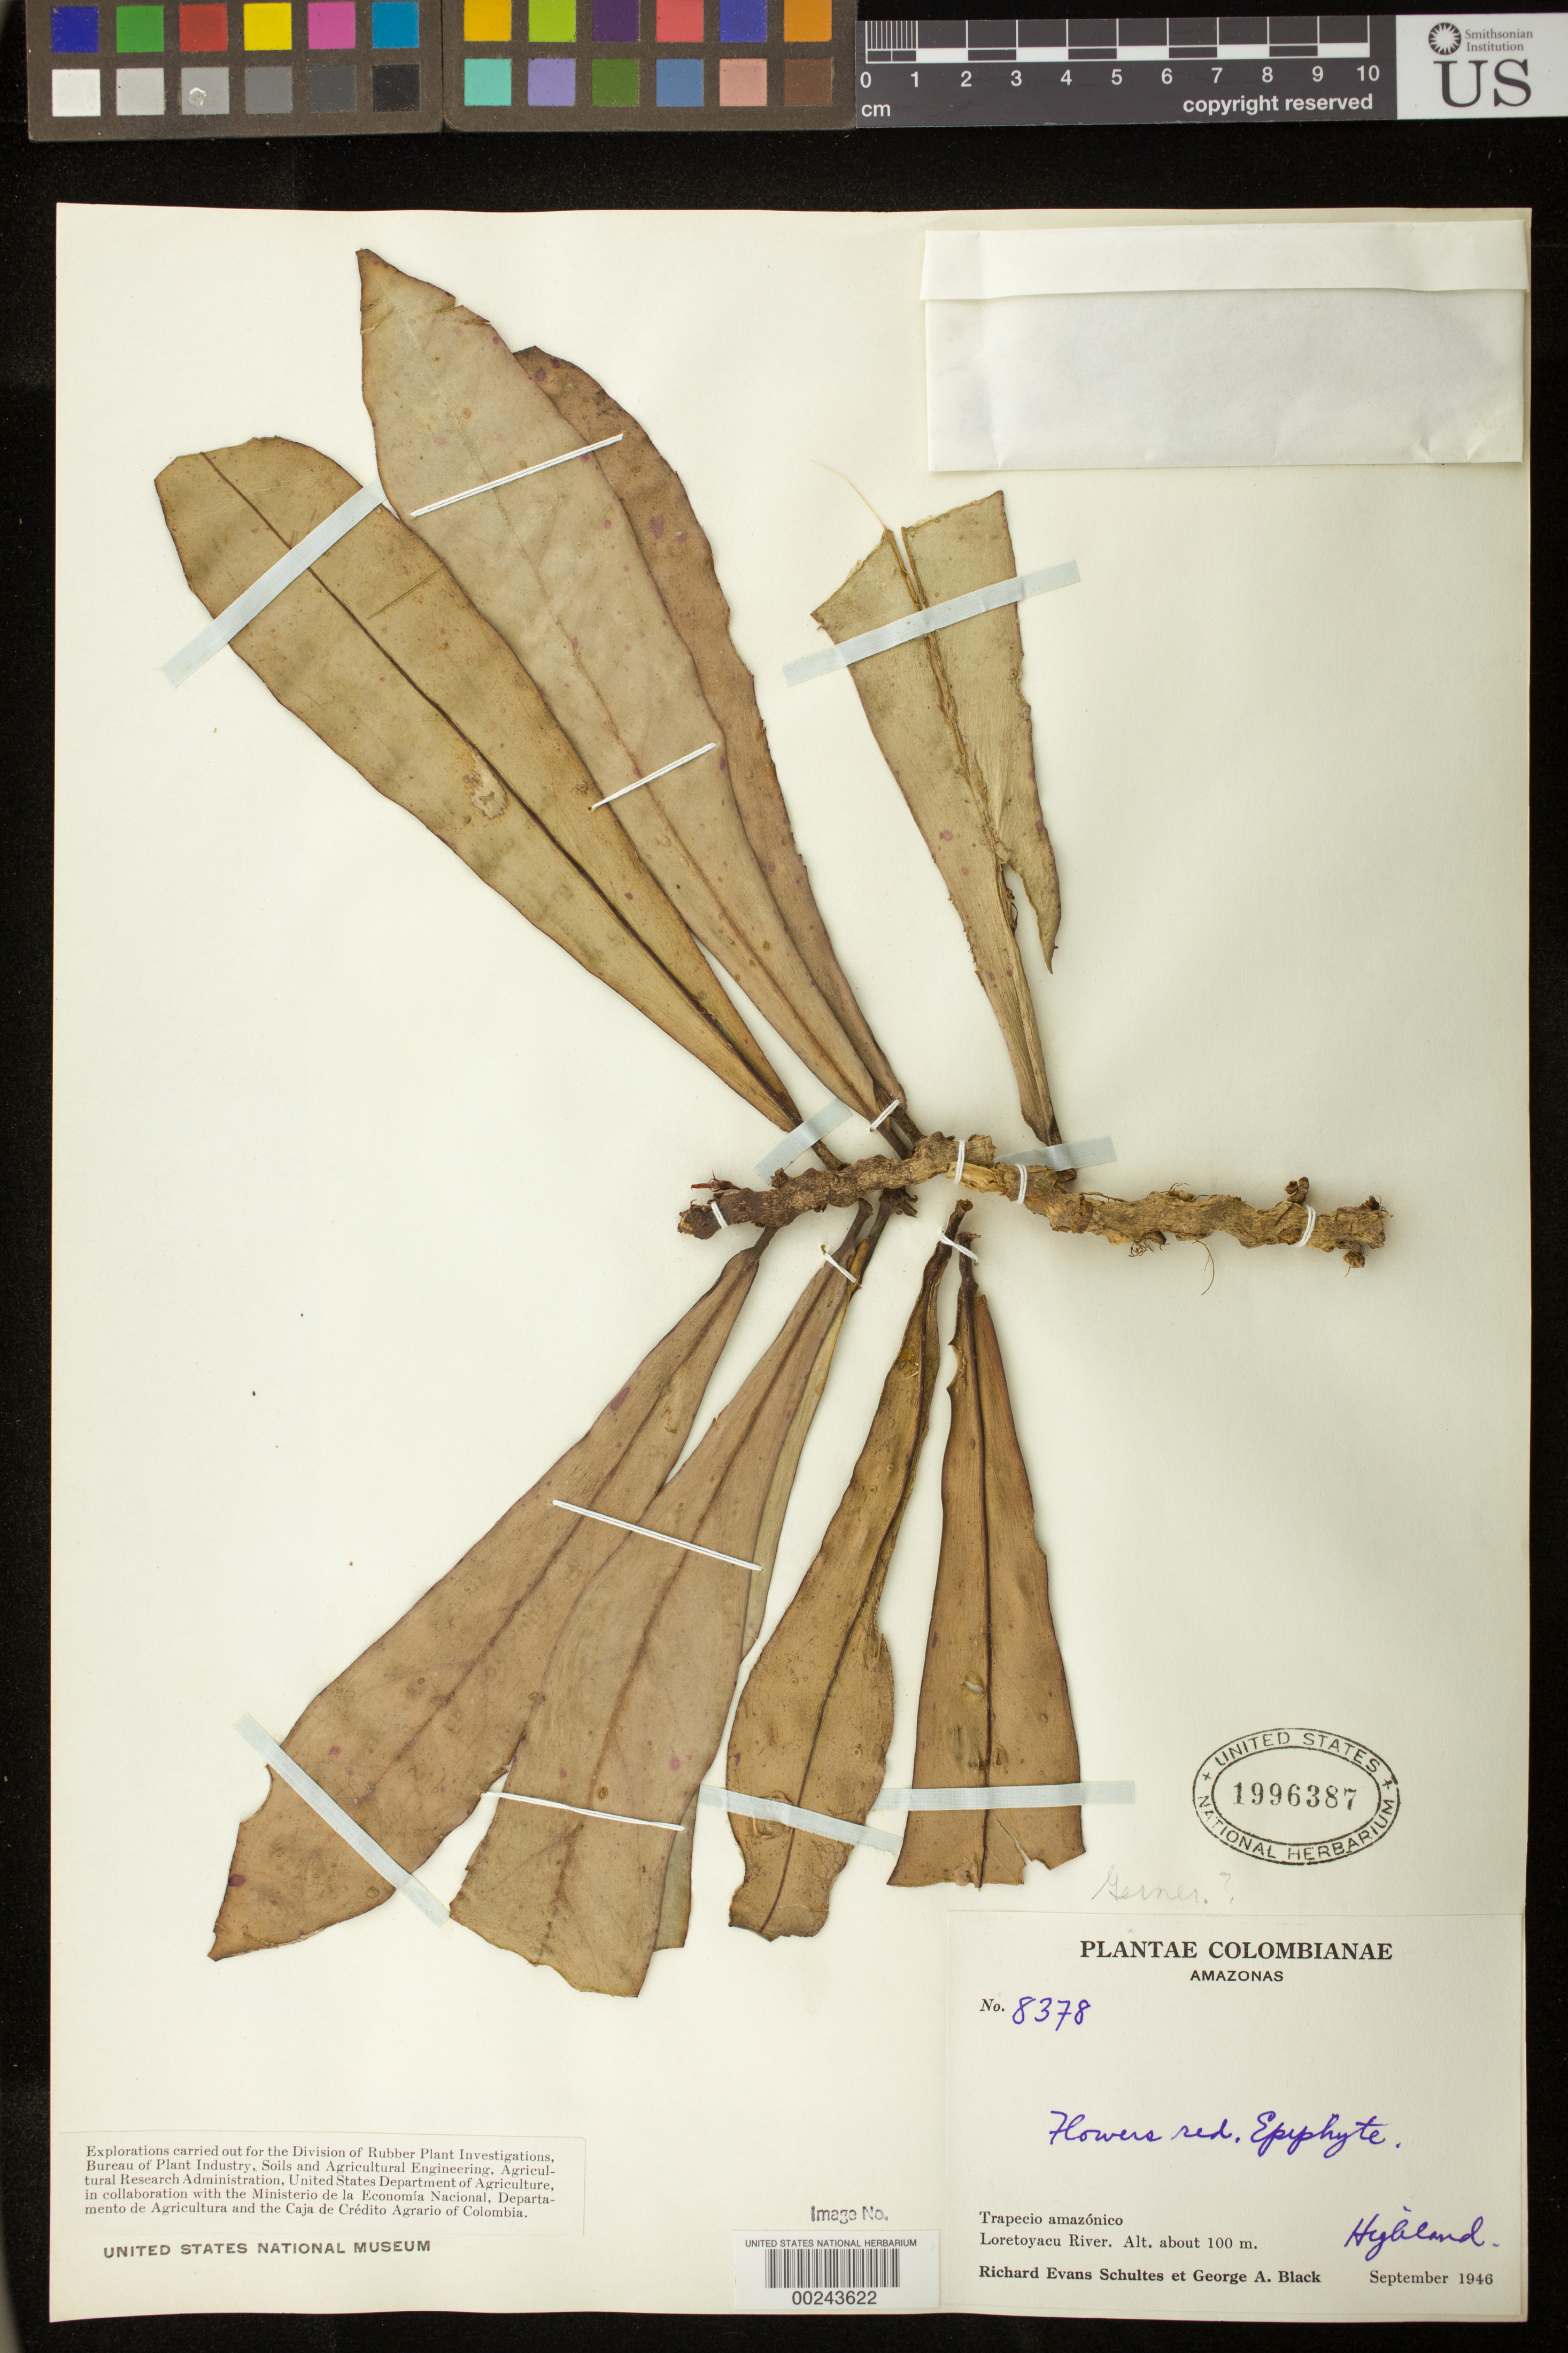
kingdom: Plantae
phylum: Tracheophyta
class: Magnoliopsida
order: Lamiales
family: Gesneriaceae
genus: Codonanthopsis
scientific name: Codonanthopsis sp.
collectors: R. E. Schultes & G. A. Black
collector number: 8378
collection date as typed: Sep 1946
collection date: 1946-09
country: Colombia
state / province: Amazônas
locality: Trapecio Amazónico, Loretoyacu River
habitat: Highland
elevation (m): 100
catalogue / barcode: US 1996387